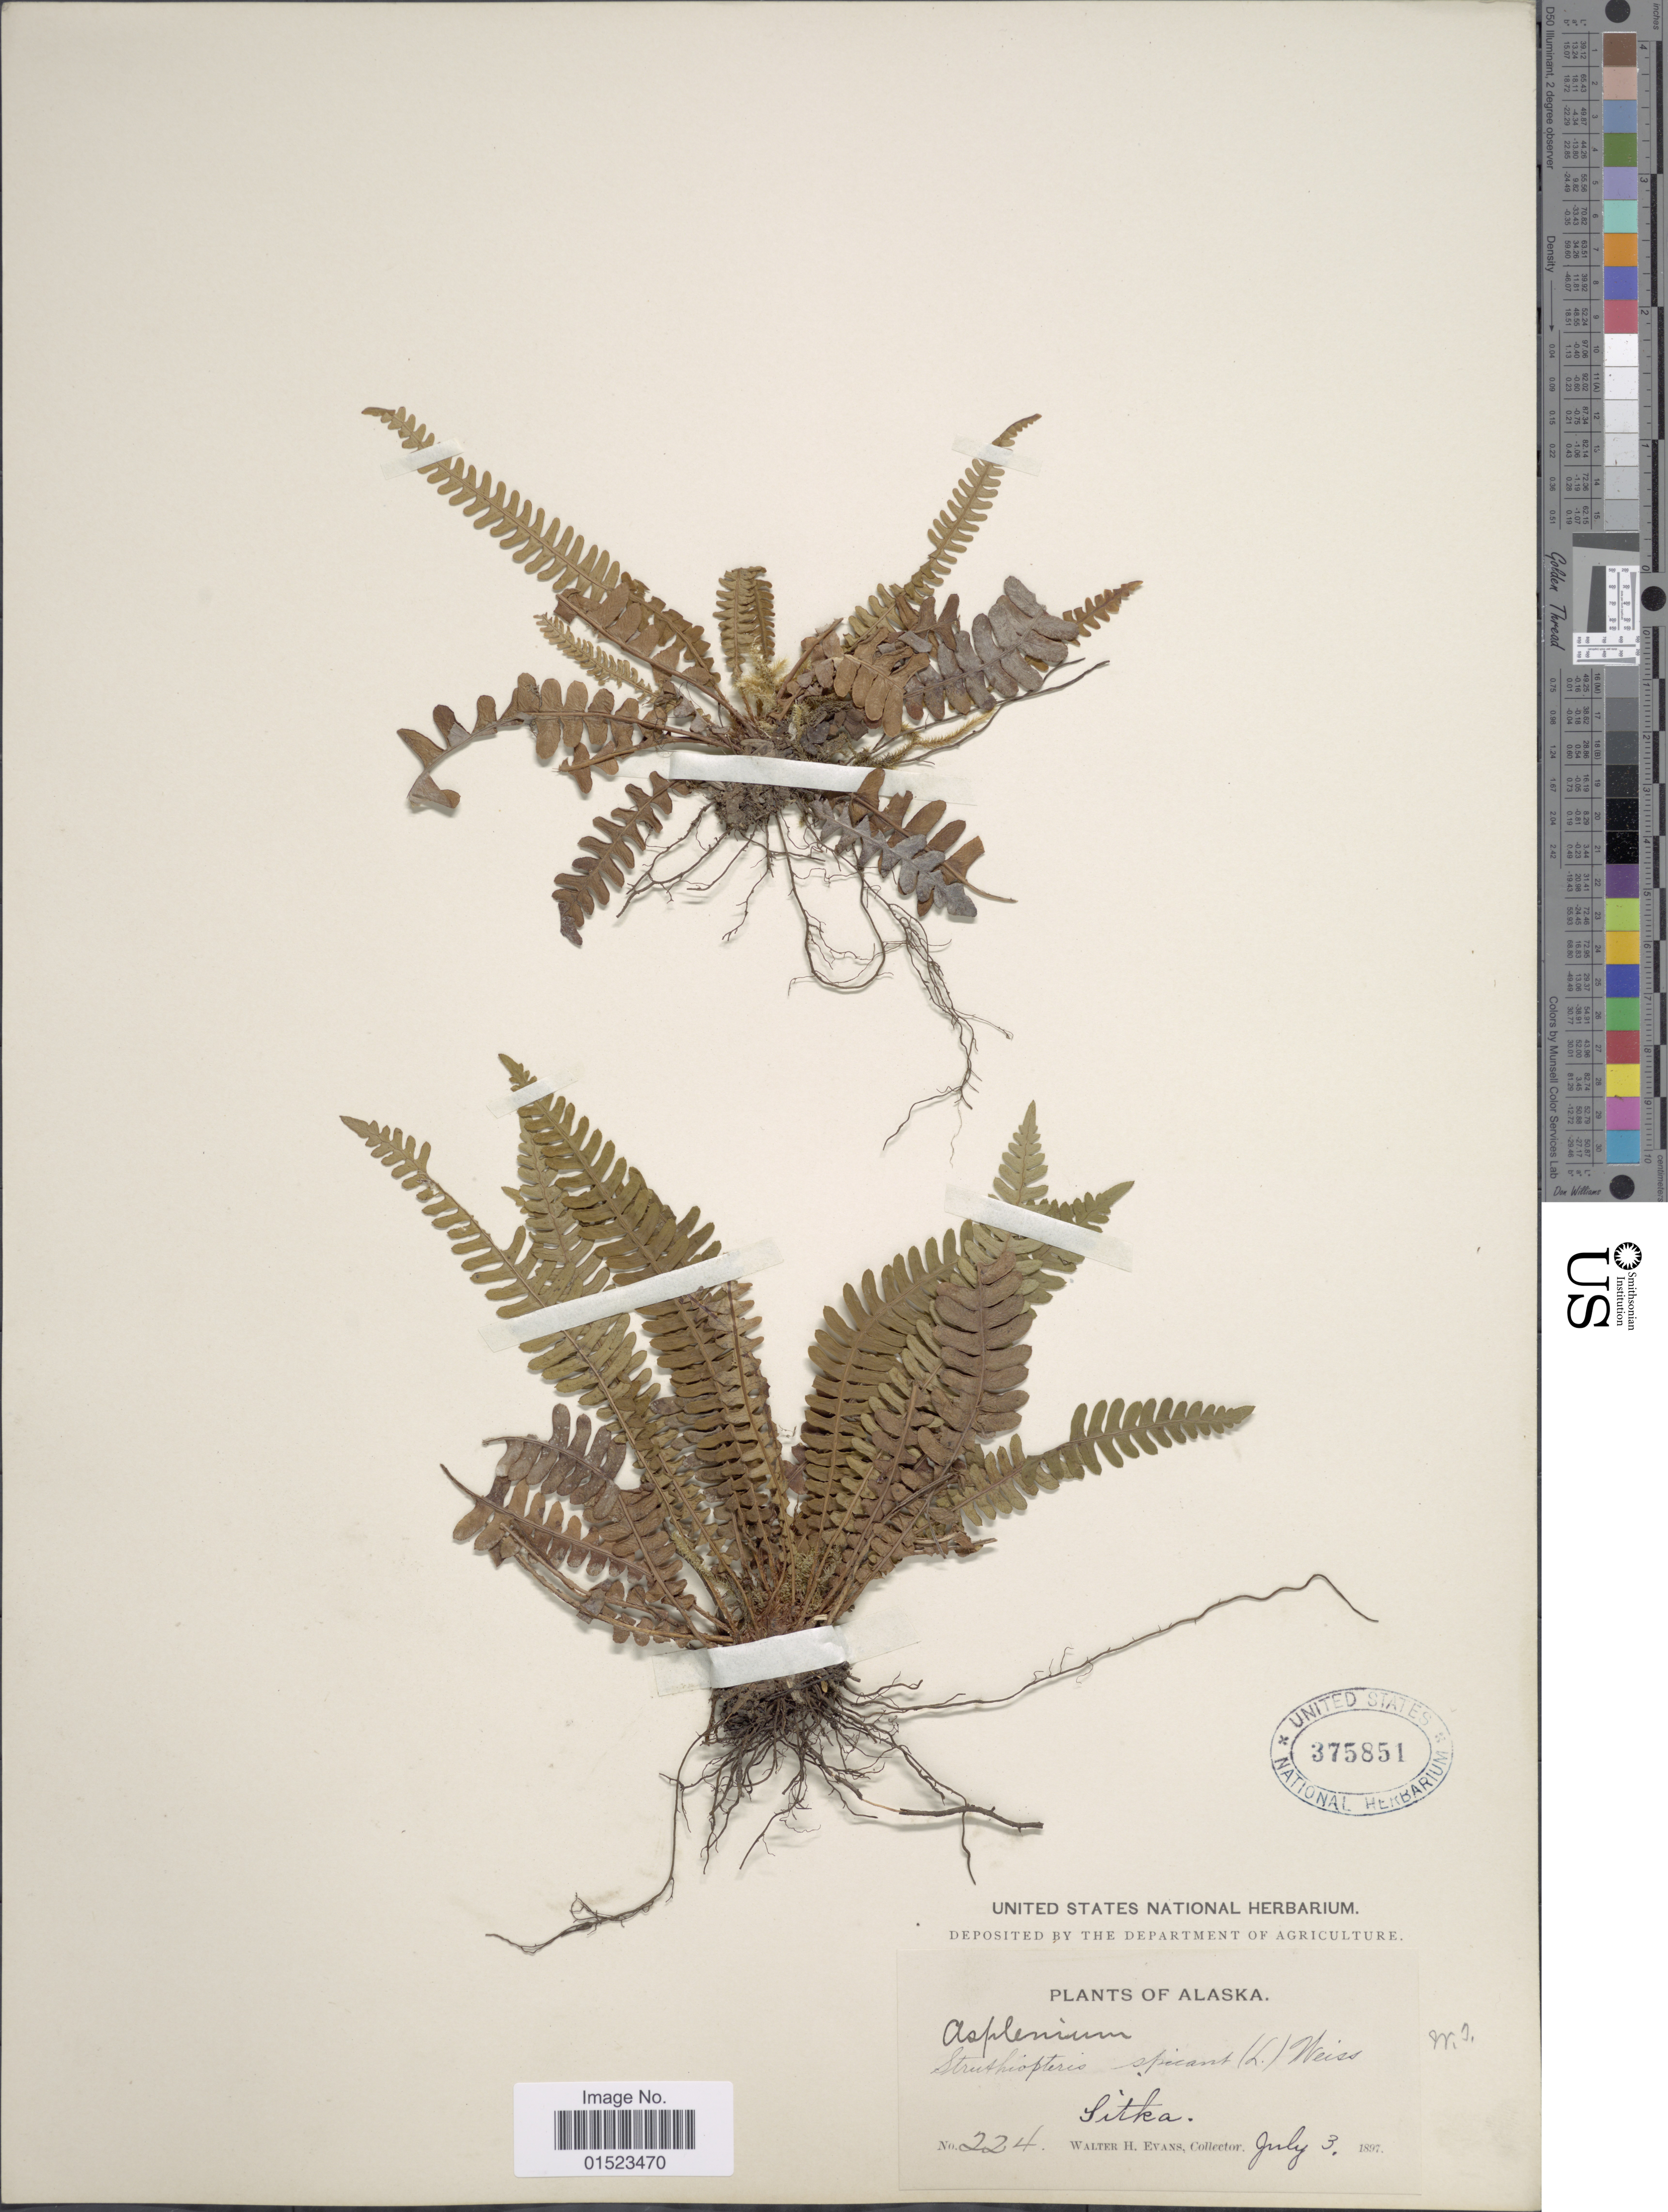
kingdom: Plantae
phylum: Tracheophyta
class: Polypodiopsida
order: Polypodiales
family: Blechnaceae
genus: Blechnum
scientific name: Blechnum spicant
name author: (L.) Sm.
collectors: W. H. Evans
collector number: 224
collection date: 1897-07-03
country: United States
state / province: Alaska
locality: Sitka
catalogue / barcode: US 375851